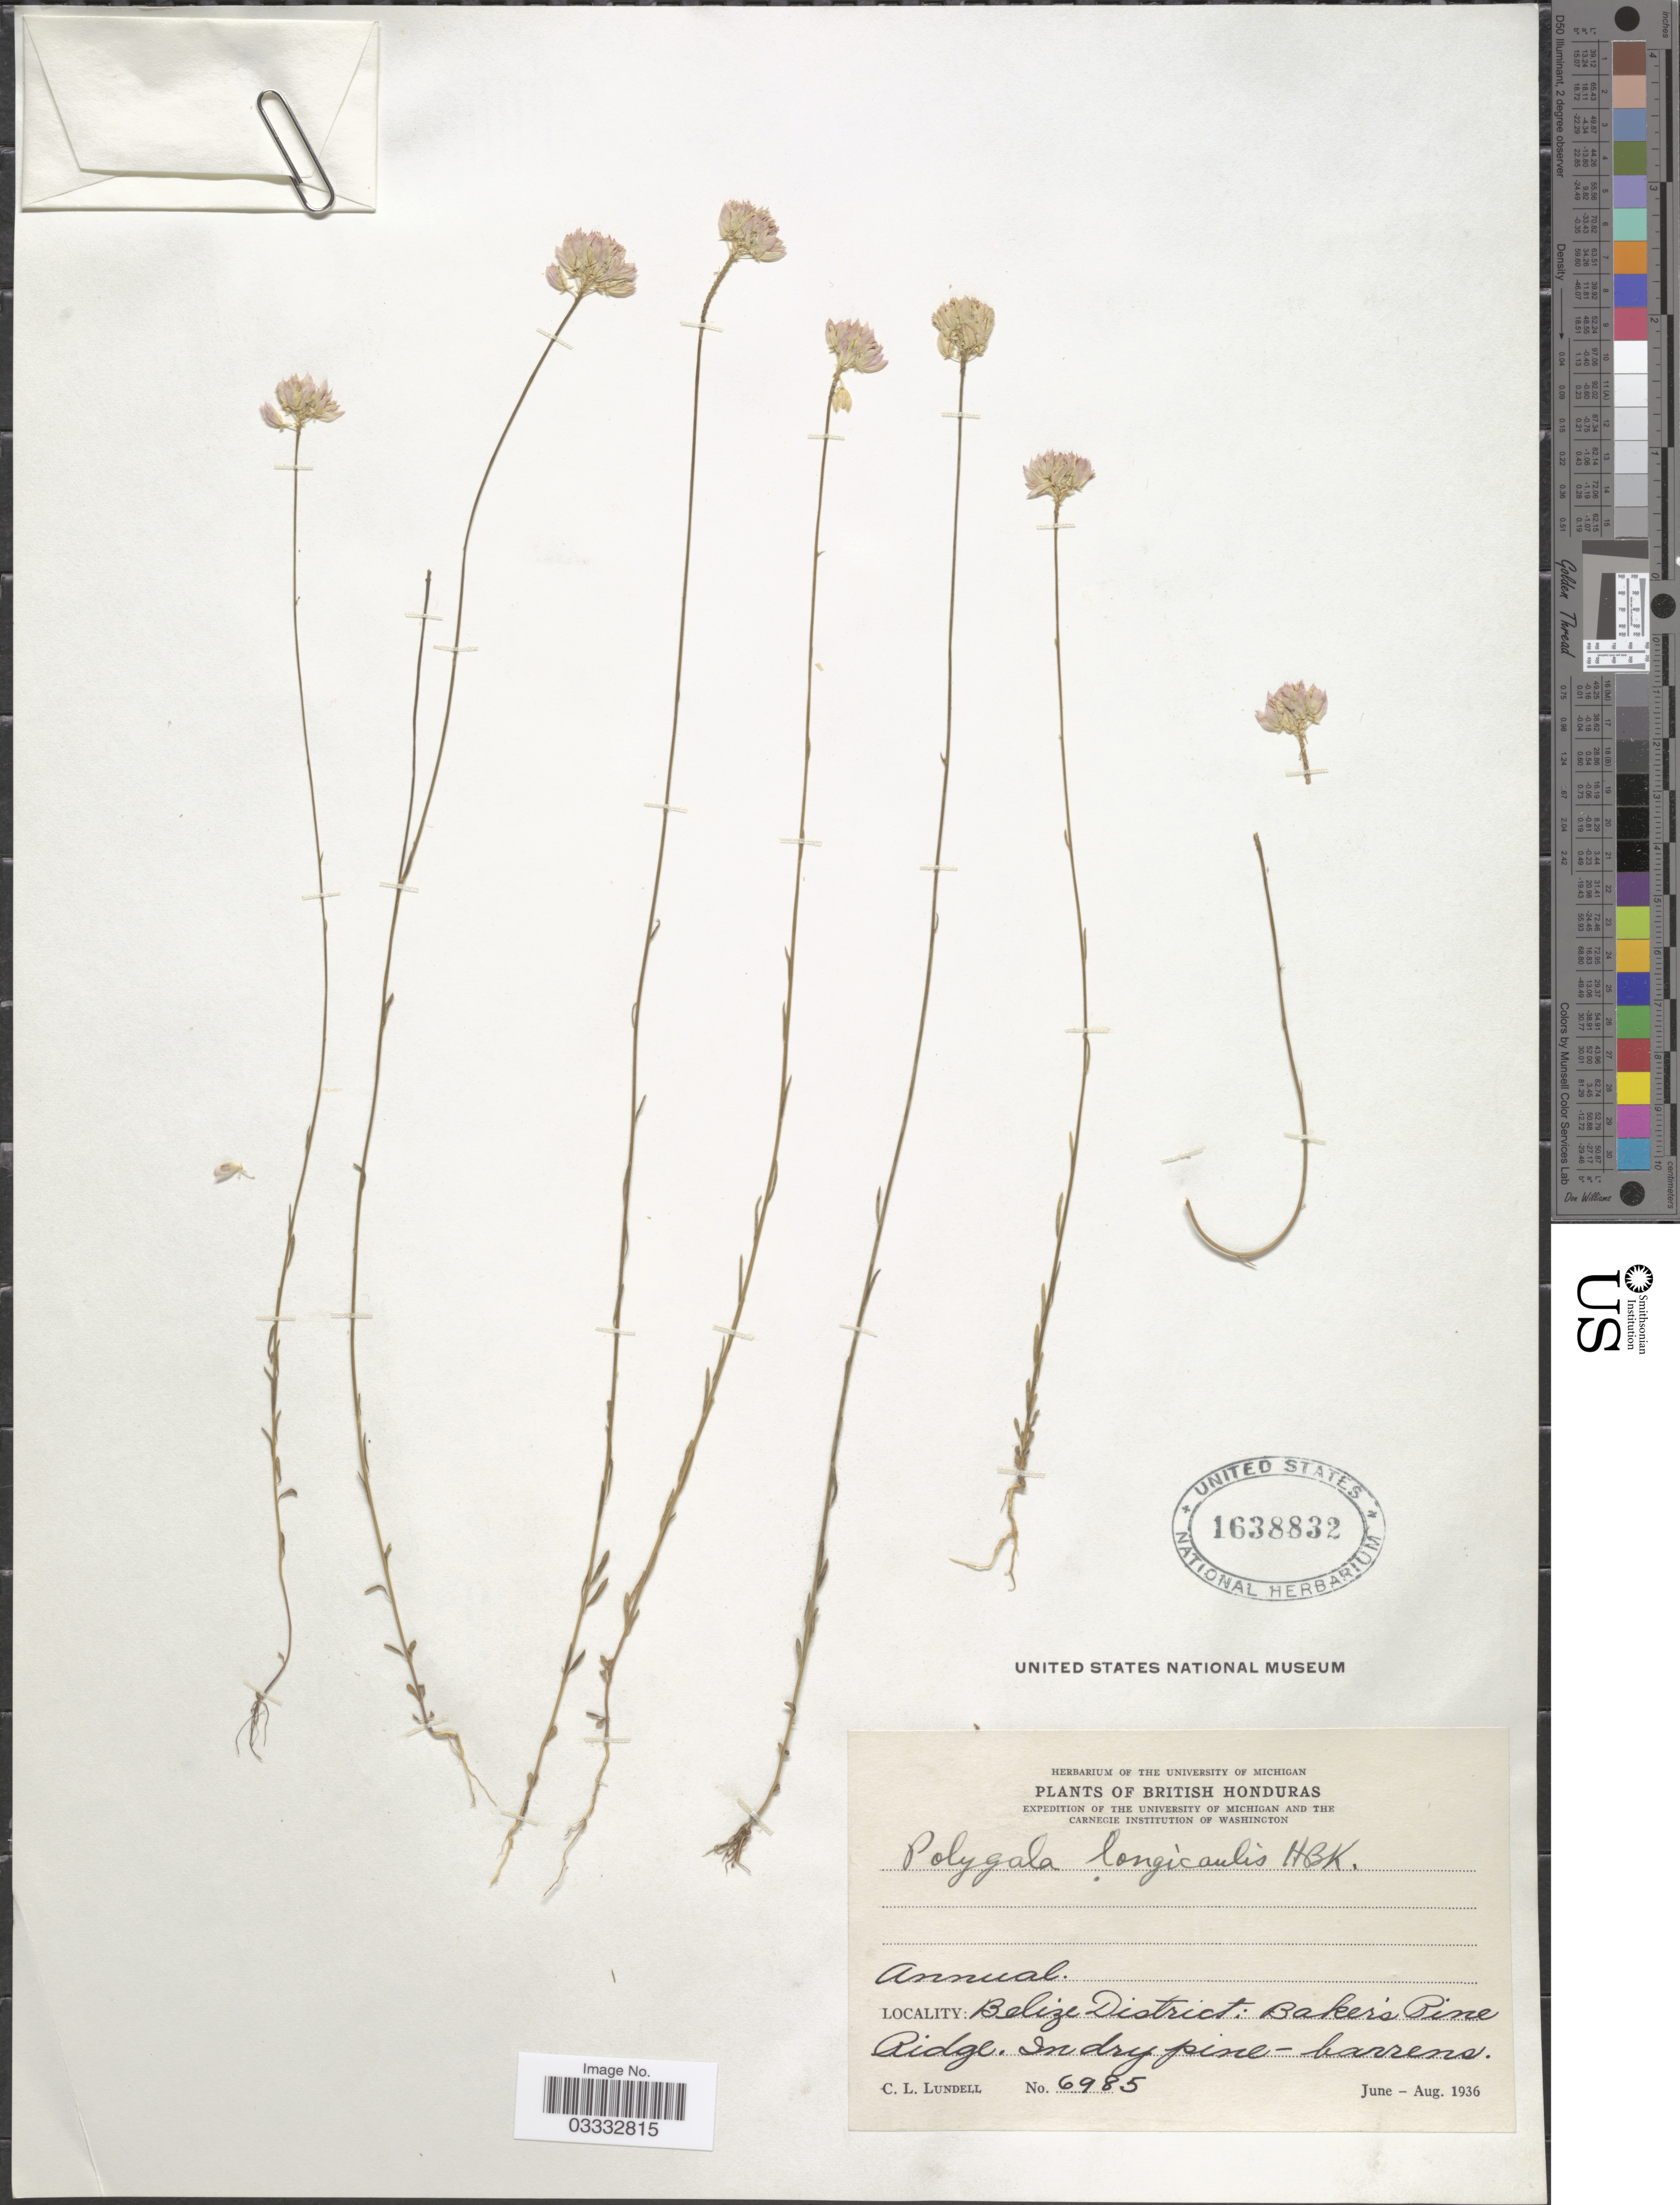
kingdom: Plantae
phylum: Tracheophyta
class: Magnoliopsida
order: Fabales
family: Polygalaceae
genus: Polygala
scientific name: Polygala longicaulis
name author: Kunth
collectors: C. L. Lundell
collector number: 6985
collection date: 1936-06/1936-08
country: Belize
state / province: Belize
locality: British Honduras. Belize District: Baker's Pine Ridge.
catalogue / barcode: US 1638832